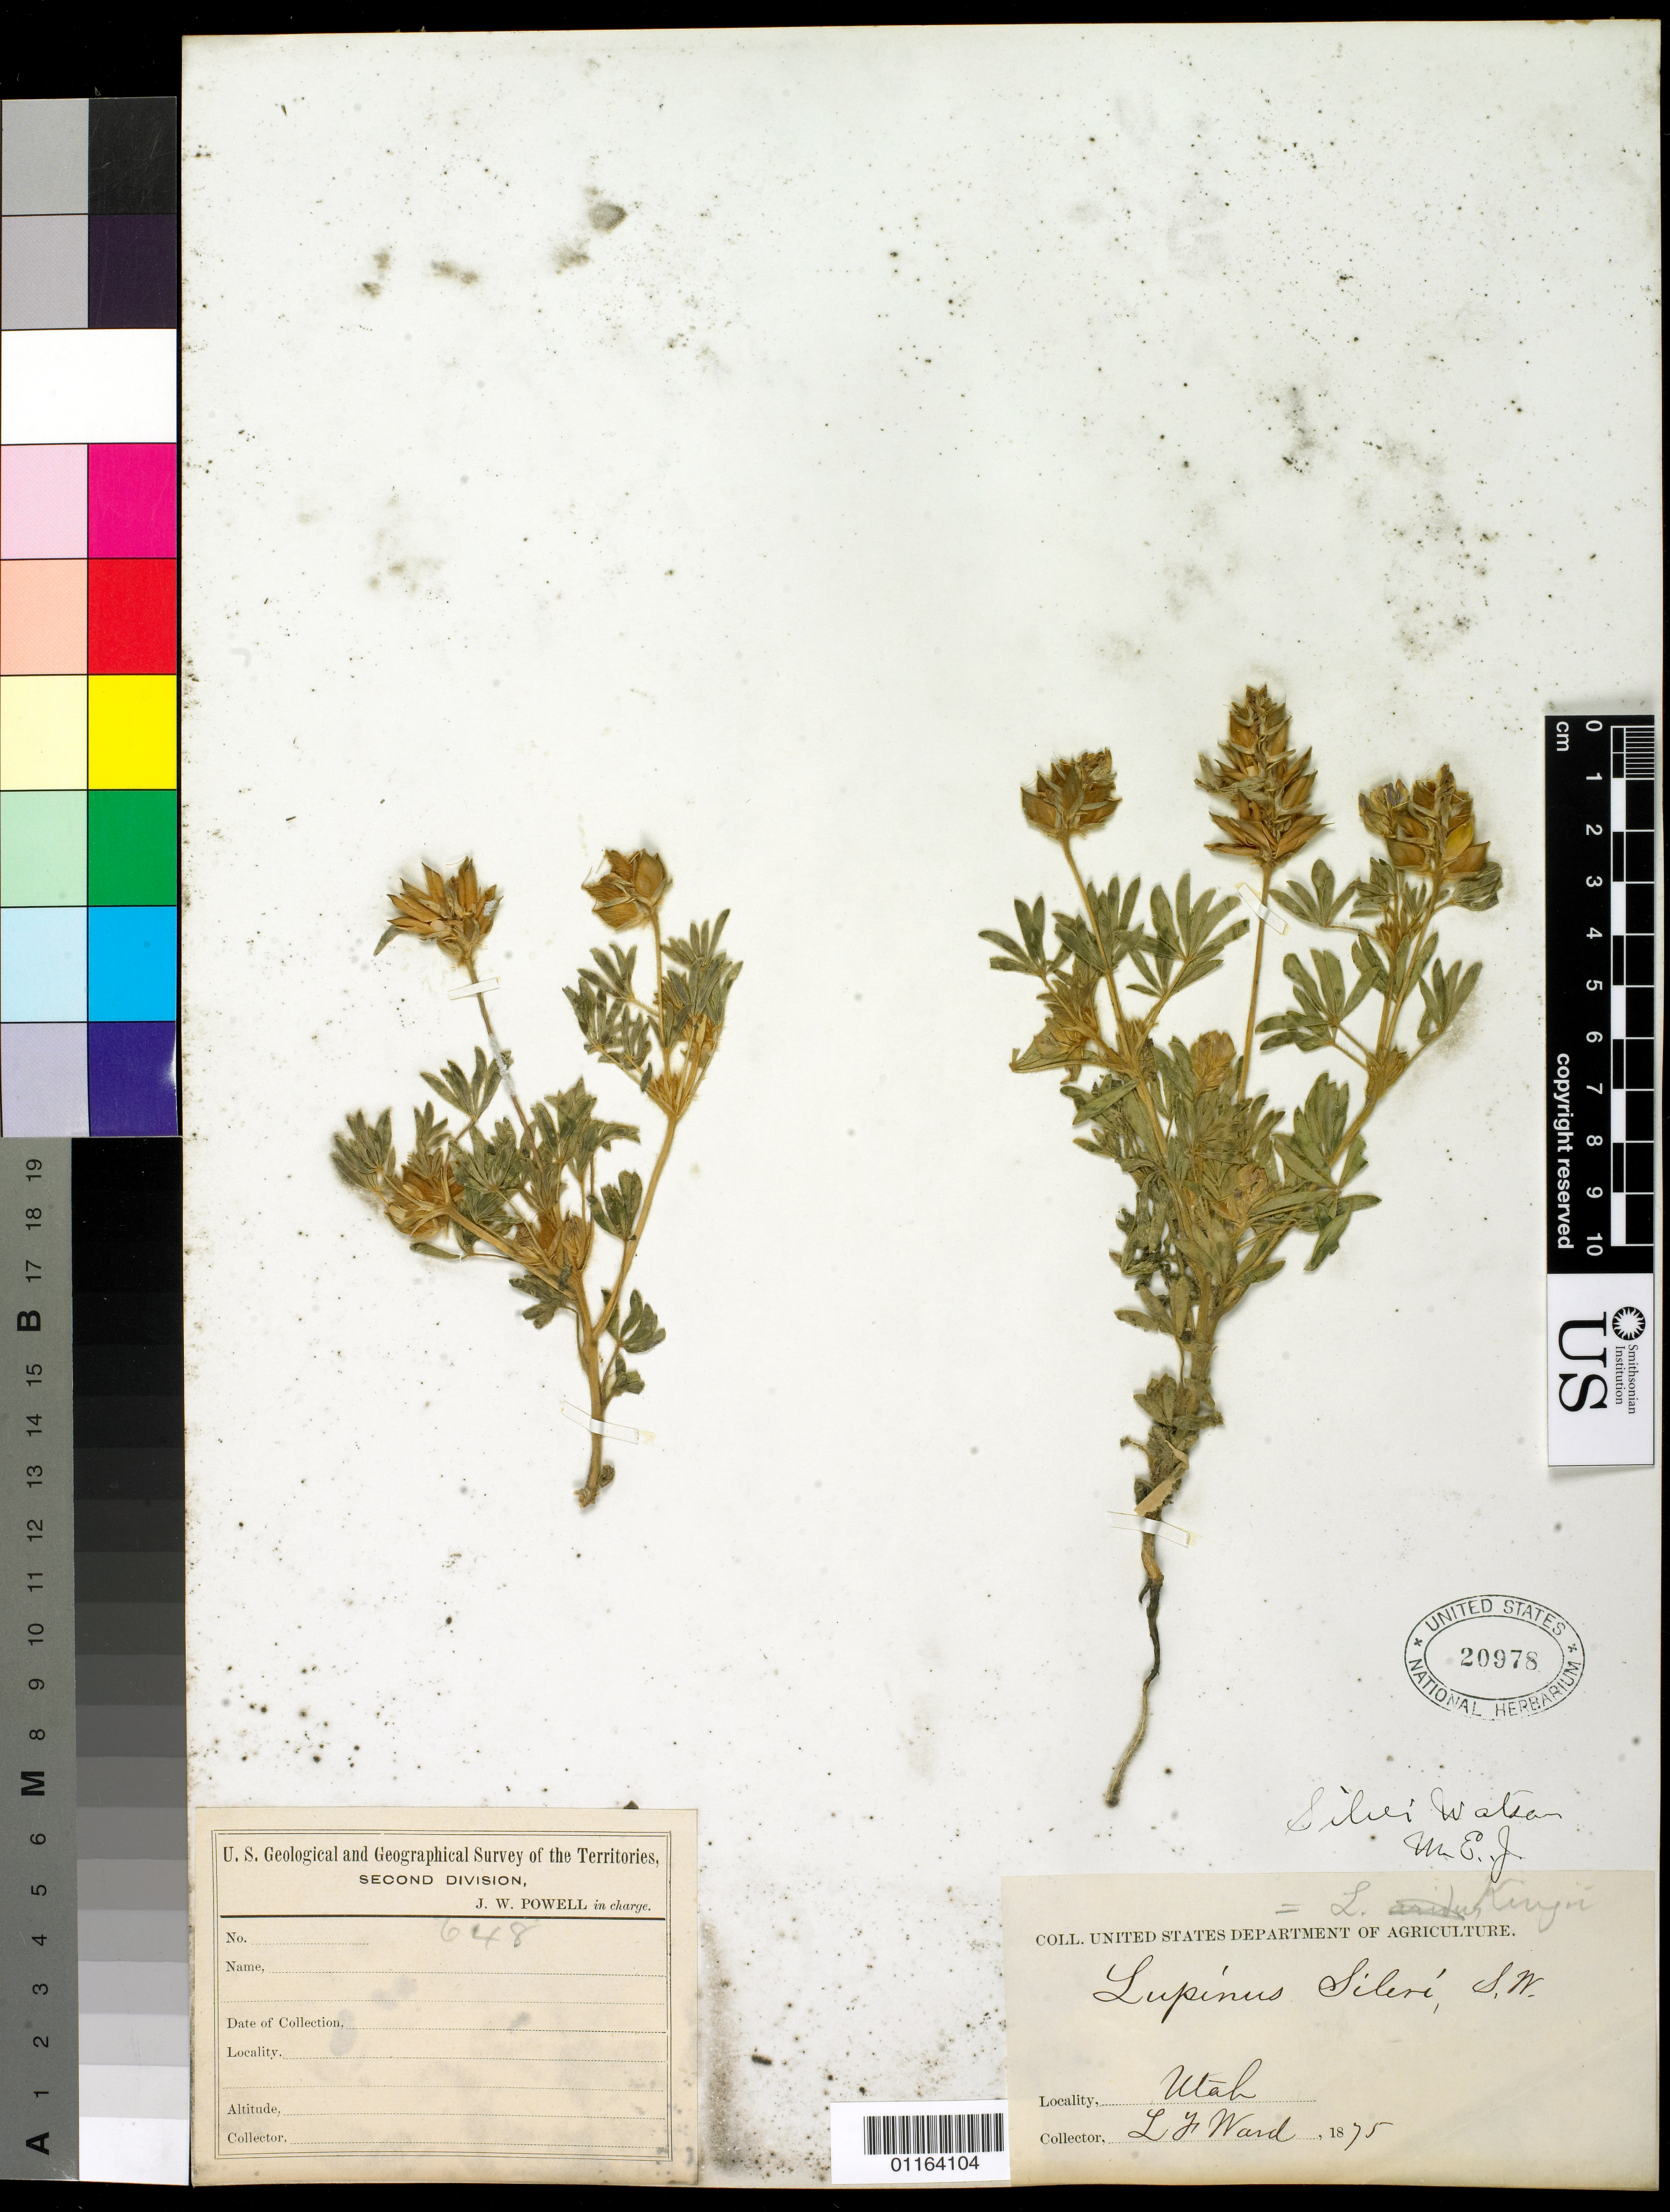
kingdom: Plantae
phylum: Tracheophyta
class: Magnoliopsida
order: Fabales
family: Fabaceae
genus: Lupinus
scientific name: Lupinus sileri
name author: S. Watson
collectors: L. F. Ward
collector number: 648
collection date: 1875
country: United States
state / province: Utah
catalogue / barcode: US 20978